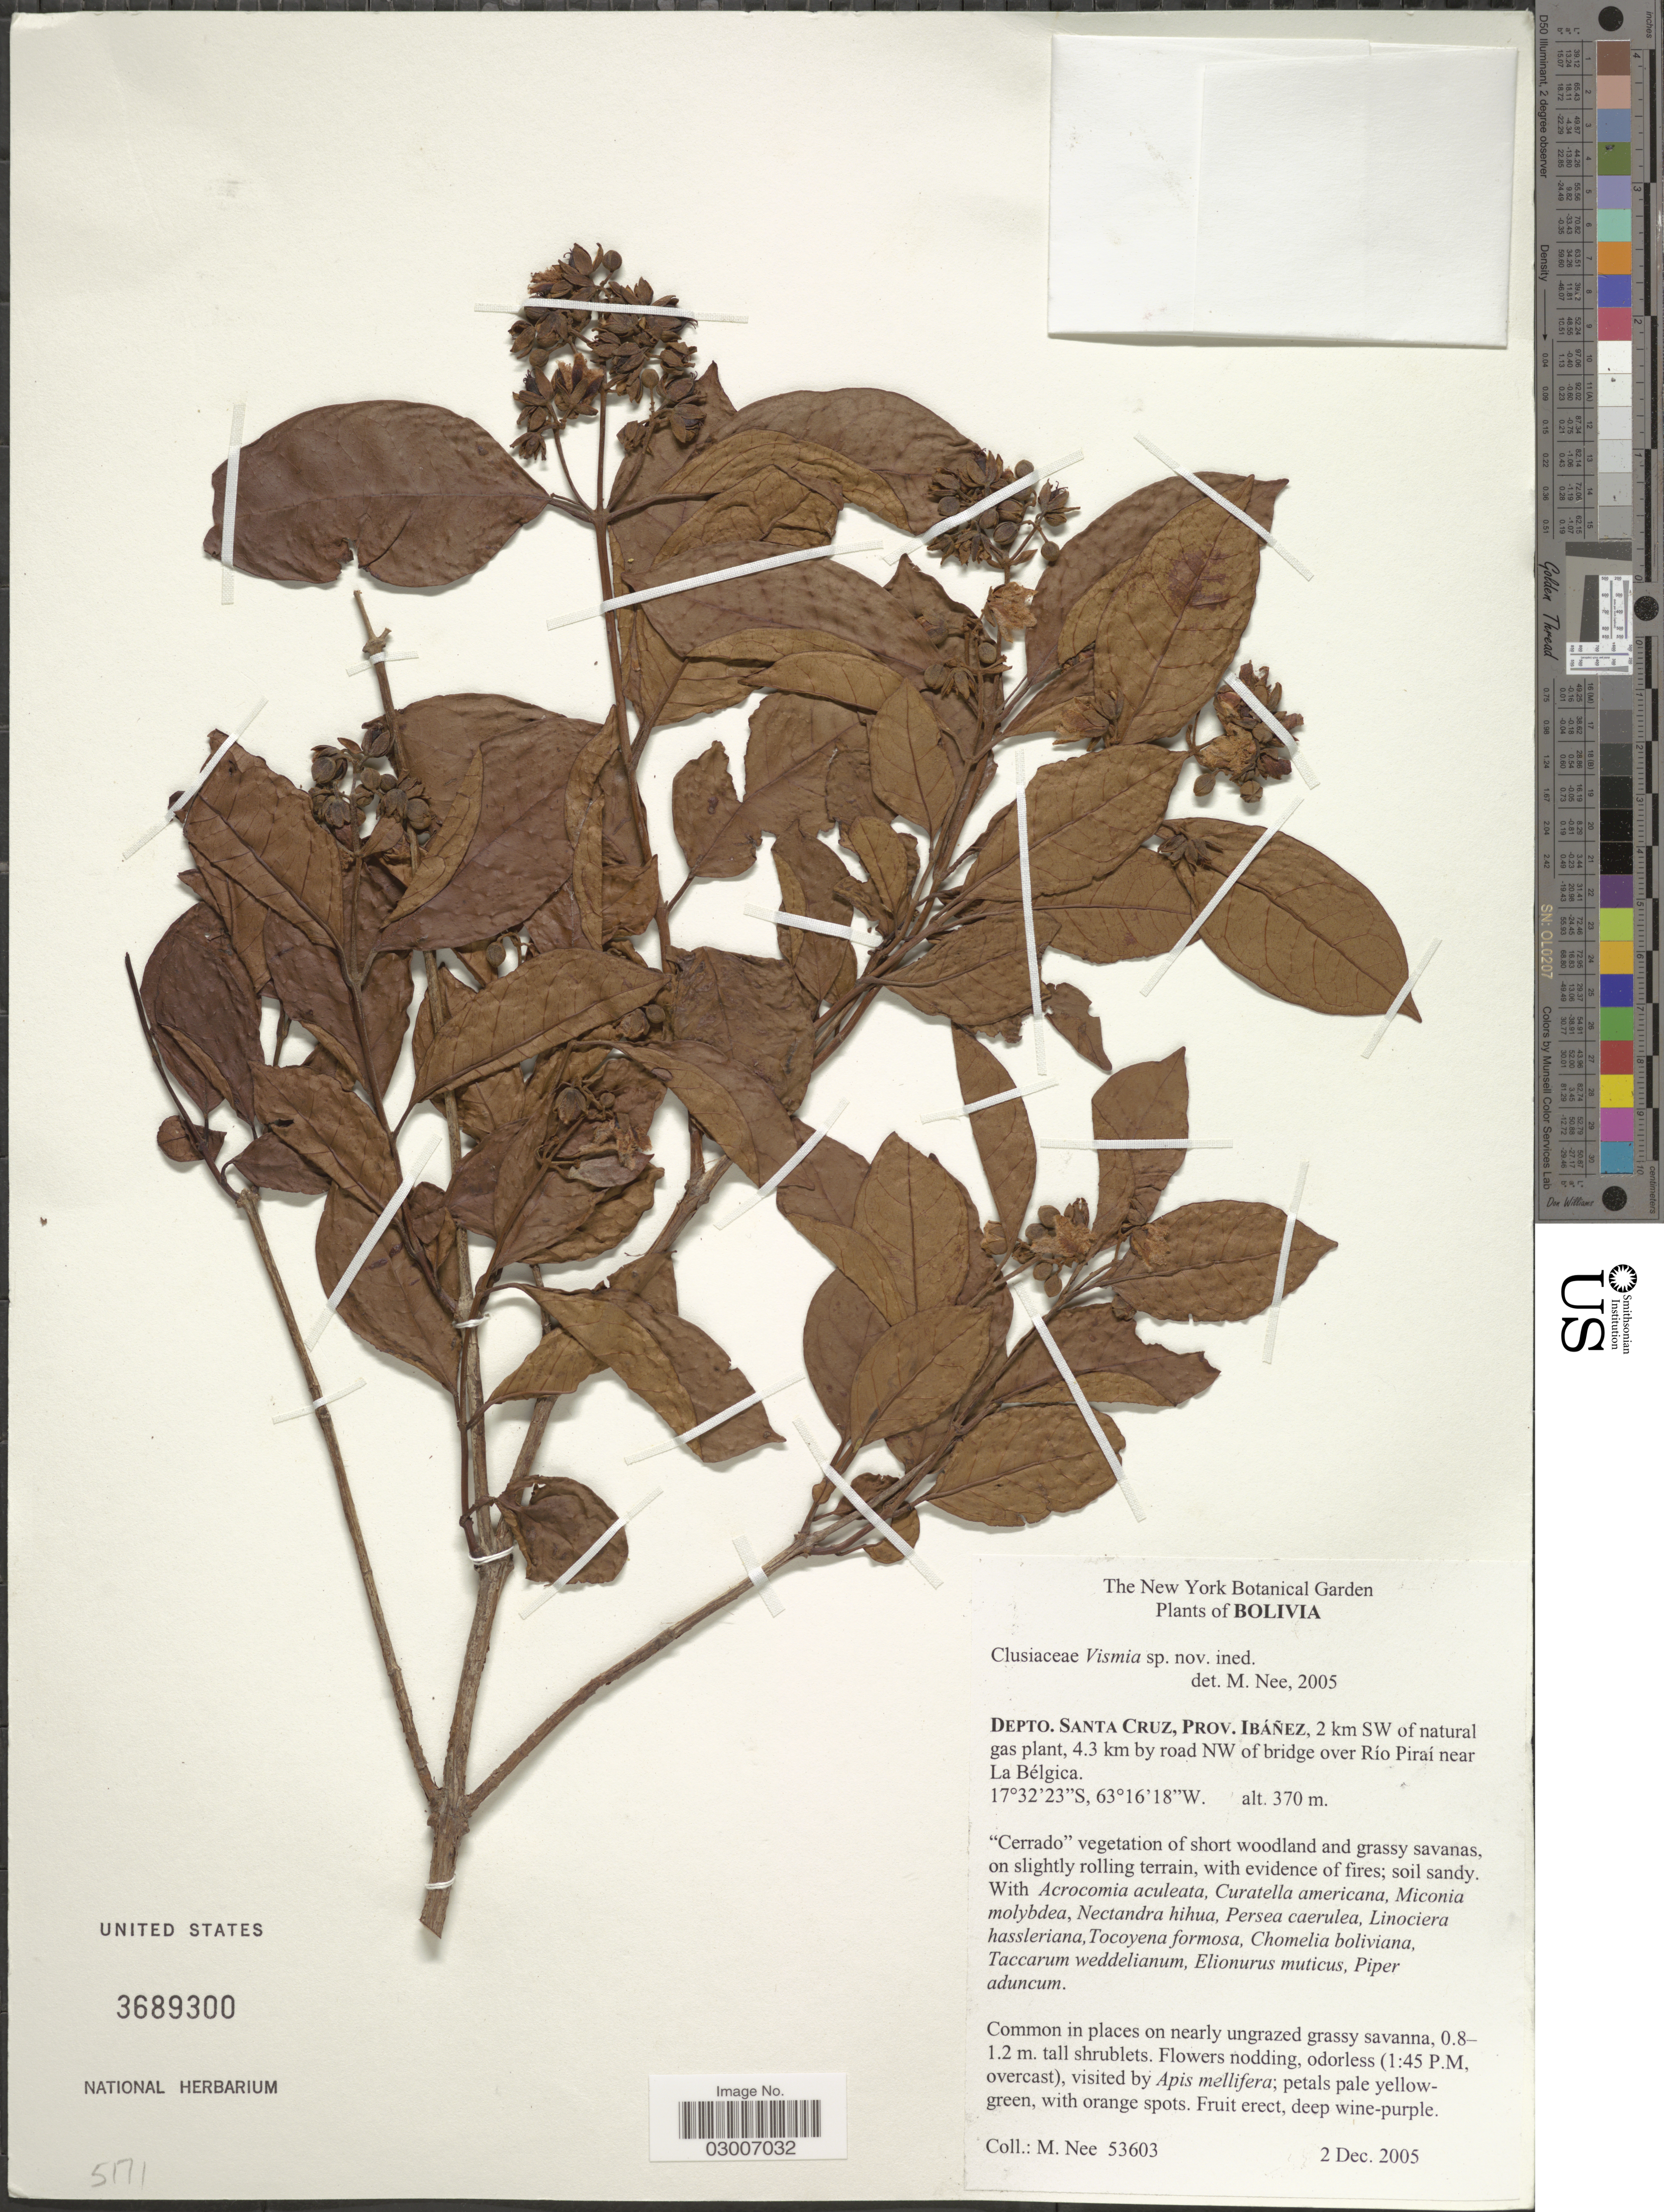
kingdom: Plantae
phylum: Tracheophyta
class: Magnoliopsida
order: Malpighiales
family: Hypericaceae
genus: Vismia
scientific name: Vismia sp.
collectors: M. Nee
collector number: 53603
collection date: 2005-12-02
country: Bolivia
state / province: Santa Cruz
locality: Depto. Santa Cruz, Prov. Ibáñez, 2 km SW of natural gas plant, 4.3 km by road NW of bridge over Río Piraí near La Bélgica.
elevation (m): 370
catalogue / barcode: US 3689300